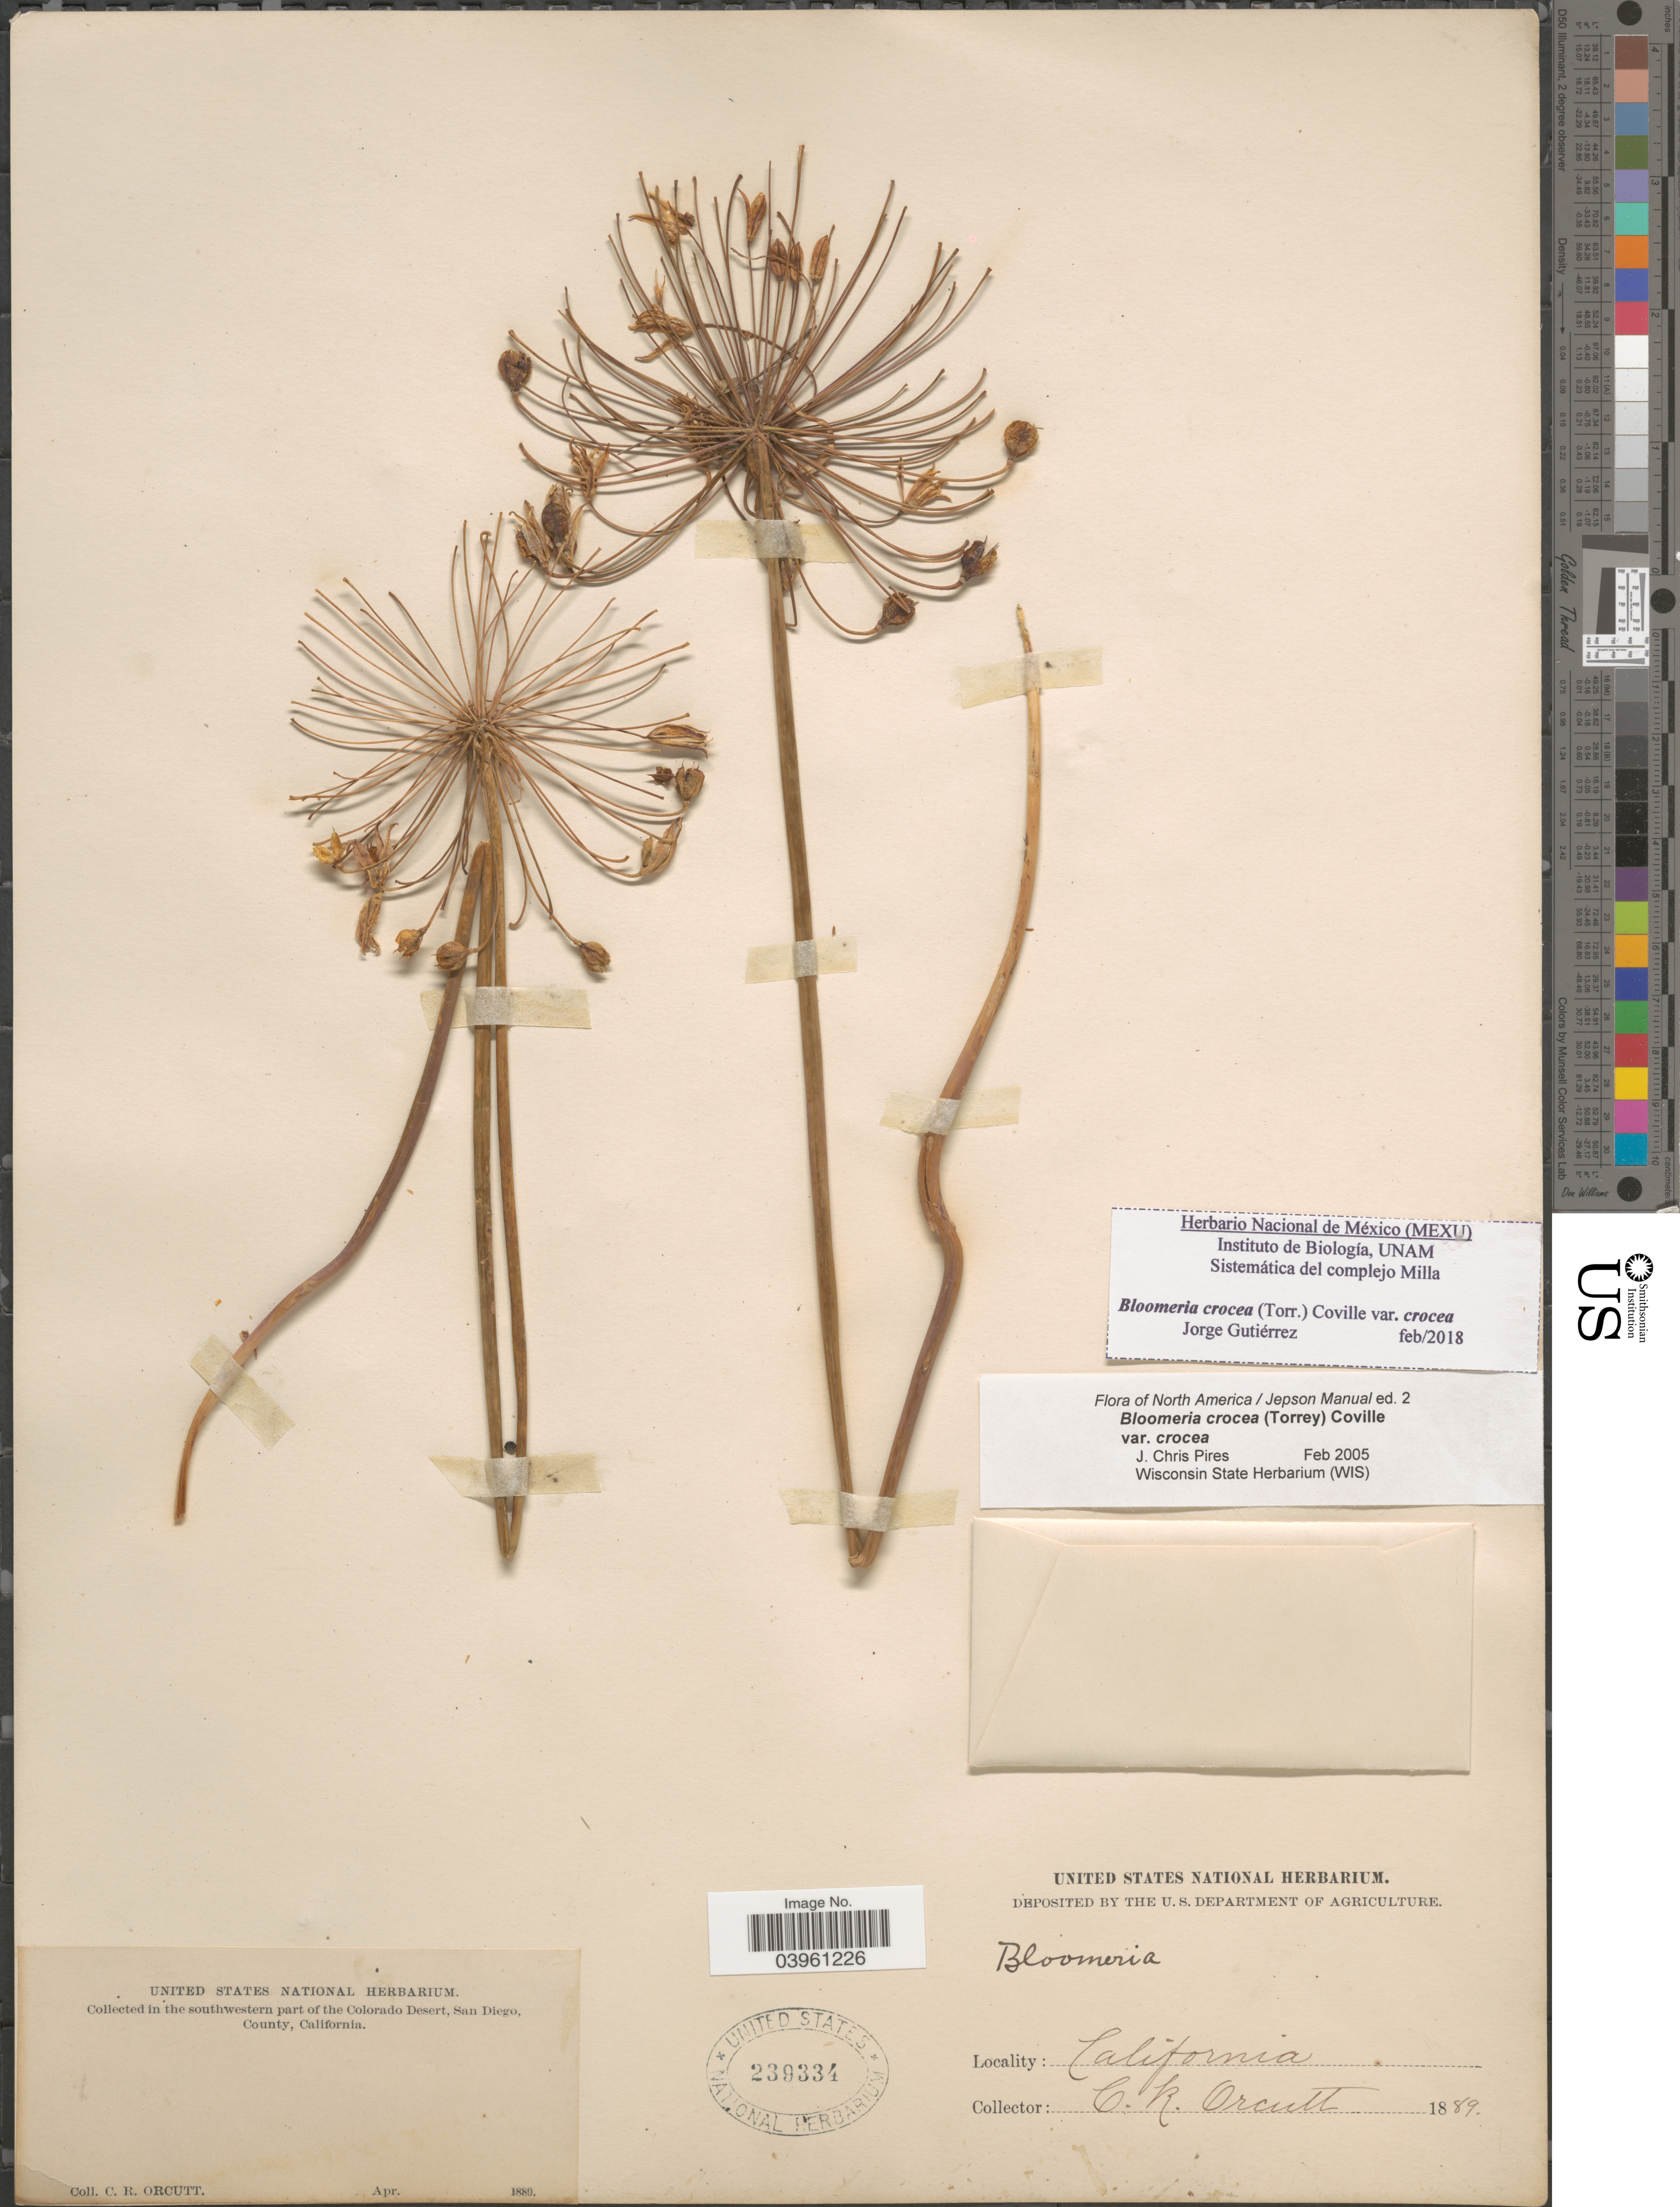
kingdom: Plantae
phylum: Tracheophyta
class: Liliopsida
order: Asparagales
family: Asparagaceae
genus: Bloomeria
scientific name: Bloomeria crocea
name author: (Torr.) Coville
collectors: C. R. Orcutt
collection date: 1889-04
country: United States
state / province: California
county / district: San Diego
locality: In the southwestern part of the Colorado Desert, San Diego, County.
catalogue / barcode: US 239334